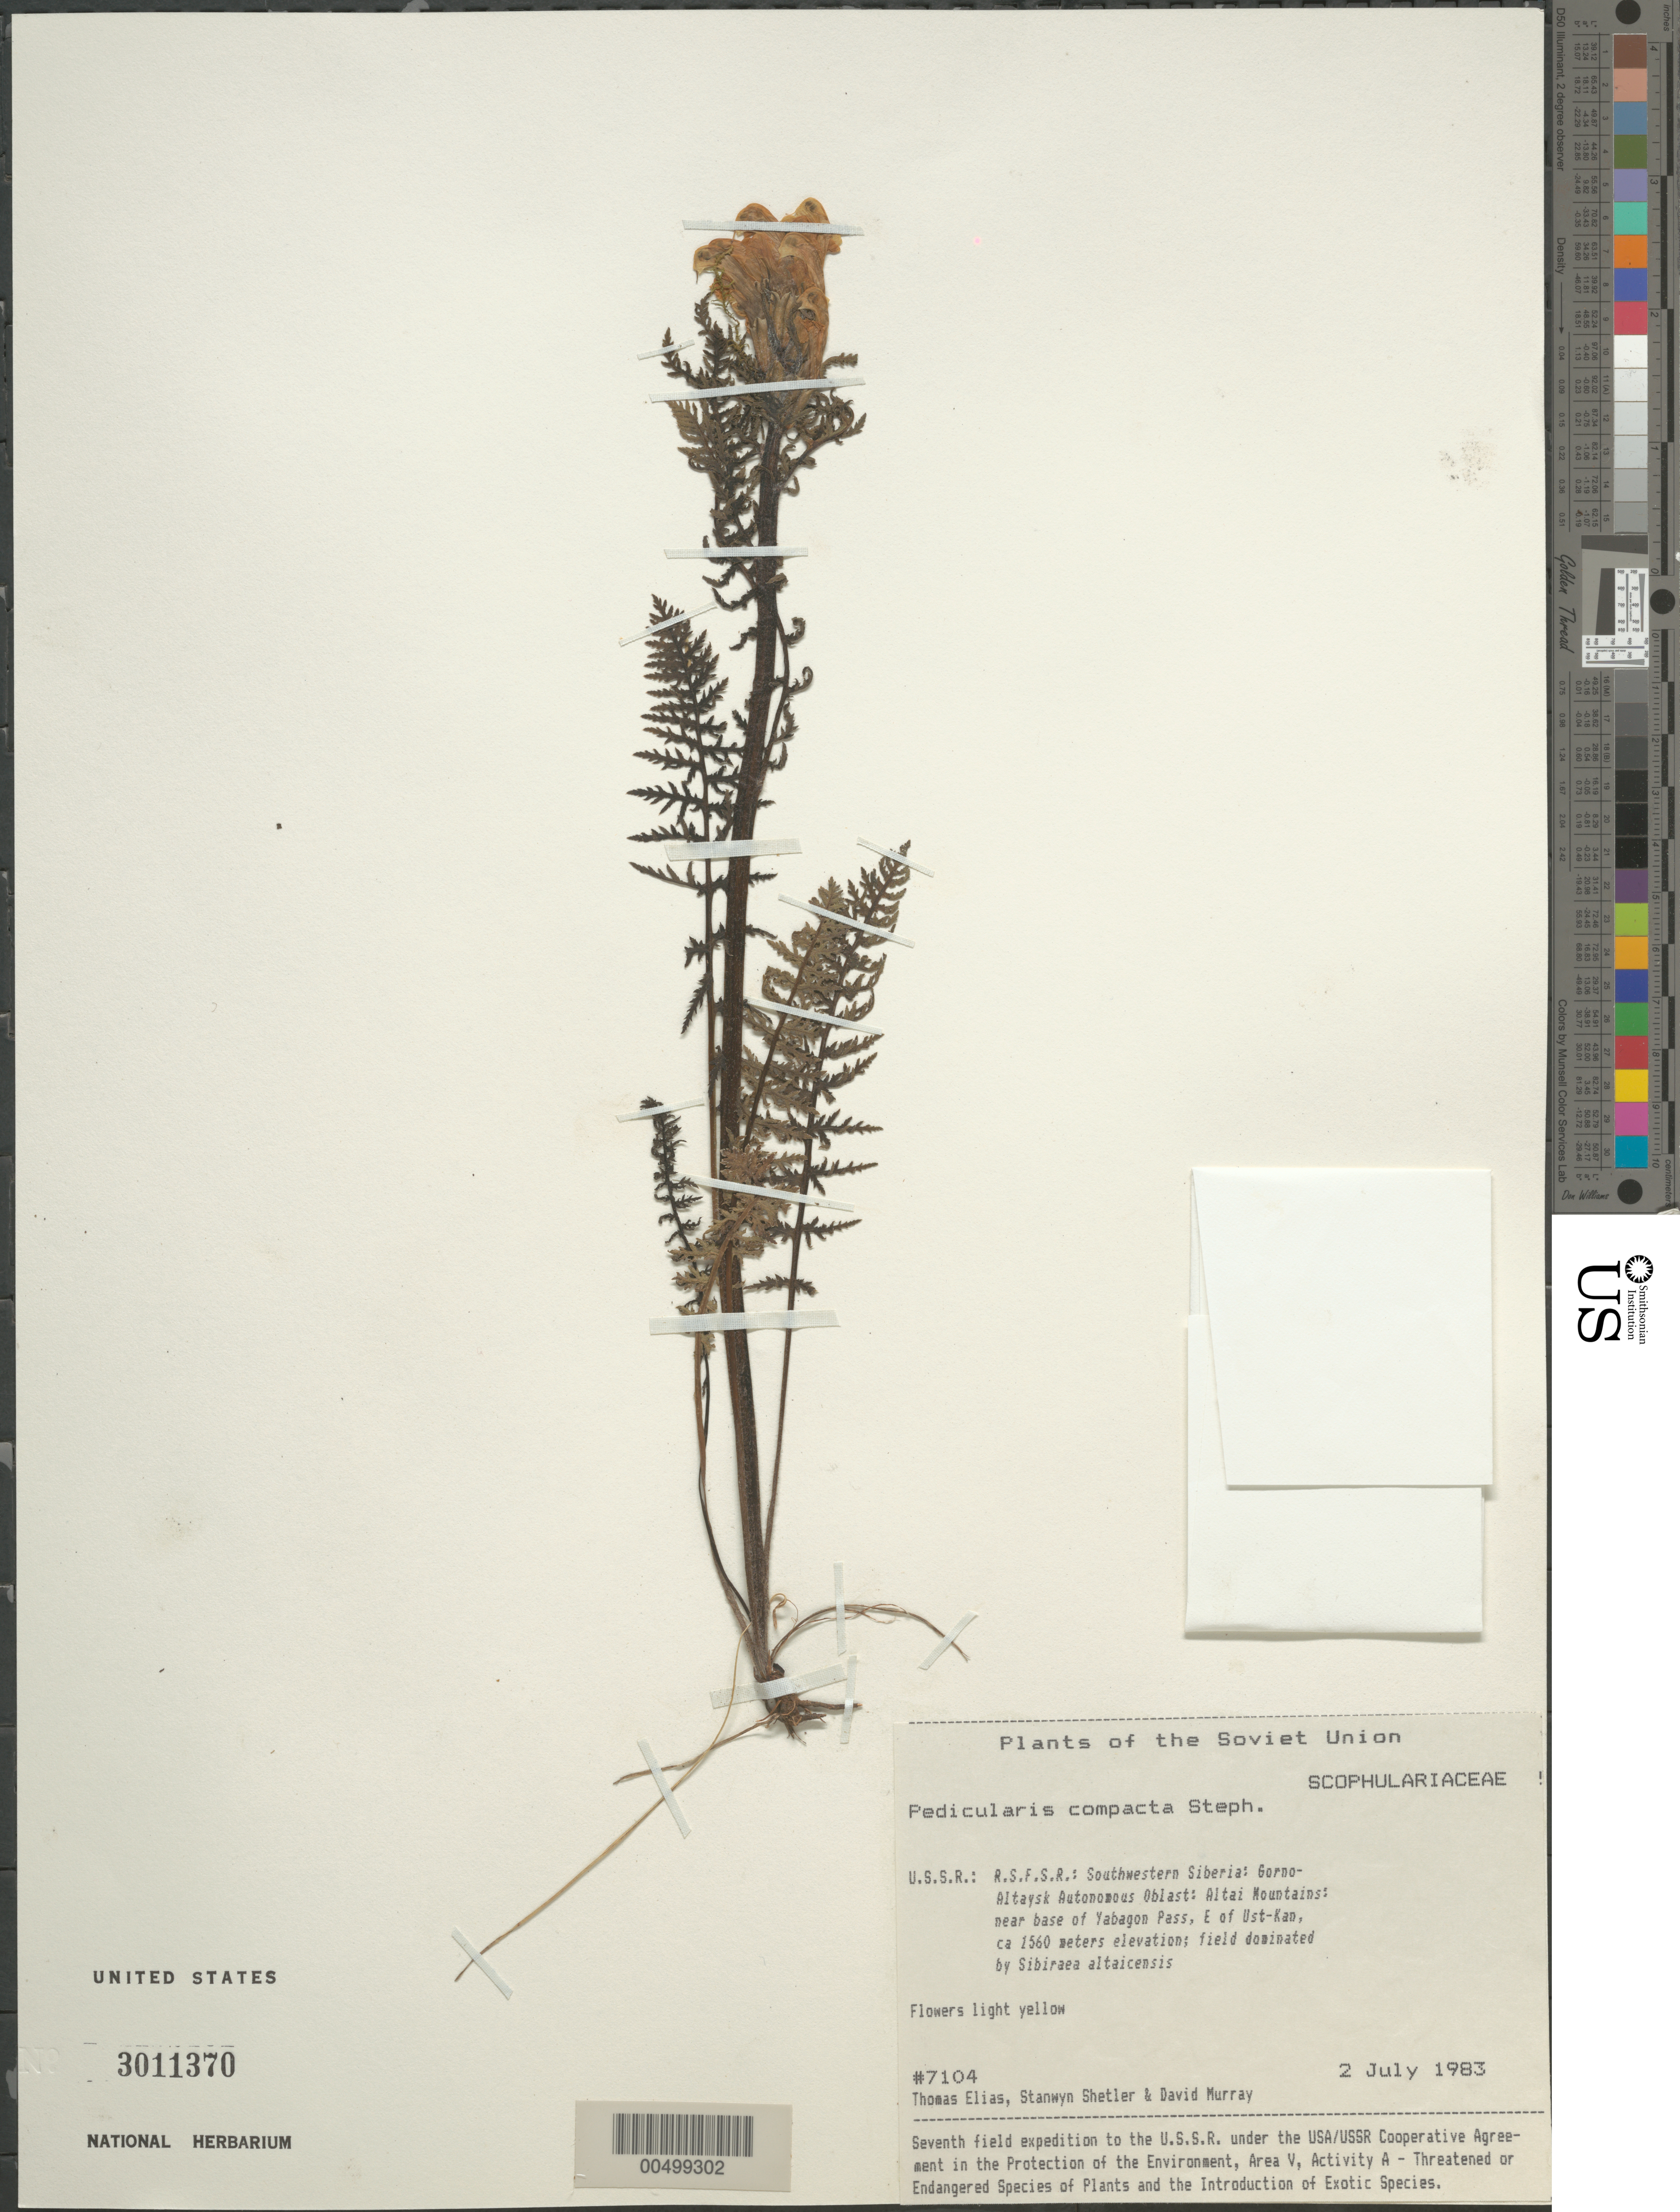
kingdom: Plantae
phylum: Tracheophyta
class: Magnoliopsida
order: Lamiales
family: Orobanchaceae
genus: Pedicularis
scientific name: Pedicularis compacta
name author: Steph.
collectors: T. Elias, S. Shetler & D. F. Murray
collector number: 7104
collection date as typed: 02 Jul 1983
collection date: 1983-07-02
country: Russian Federation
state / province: Altai Republic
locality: Altai Mountains, near base of Yabagon Pass, E of Ust-Kan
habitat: field dominated by Sibiraea altaiensis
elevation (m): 1560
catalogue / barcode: US 3011370